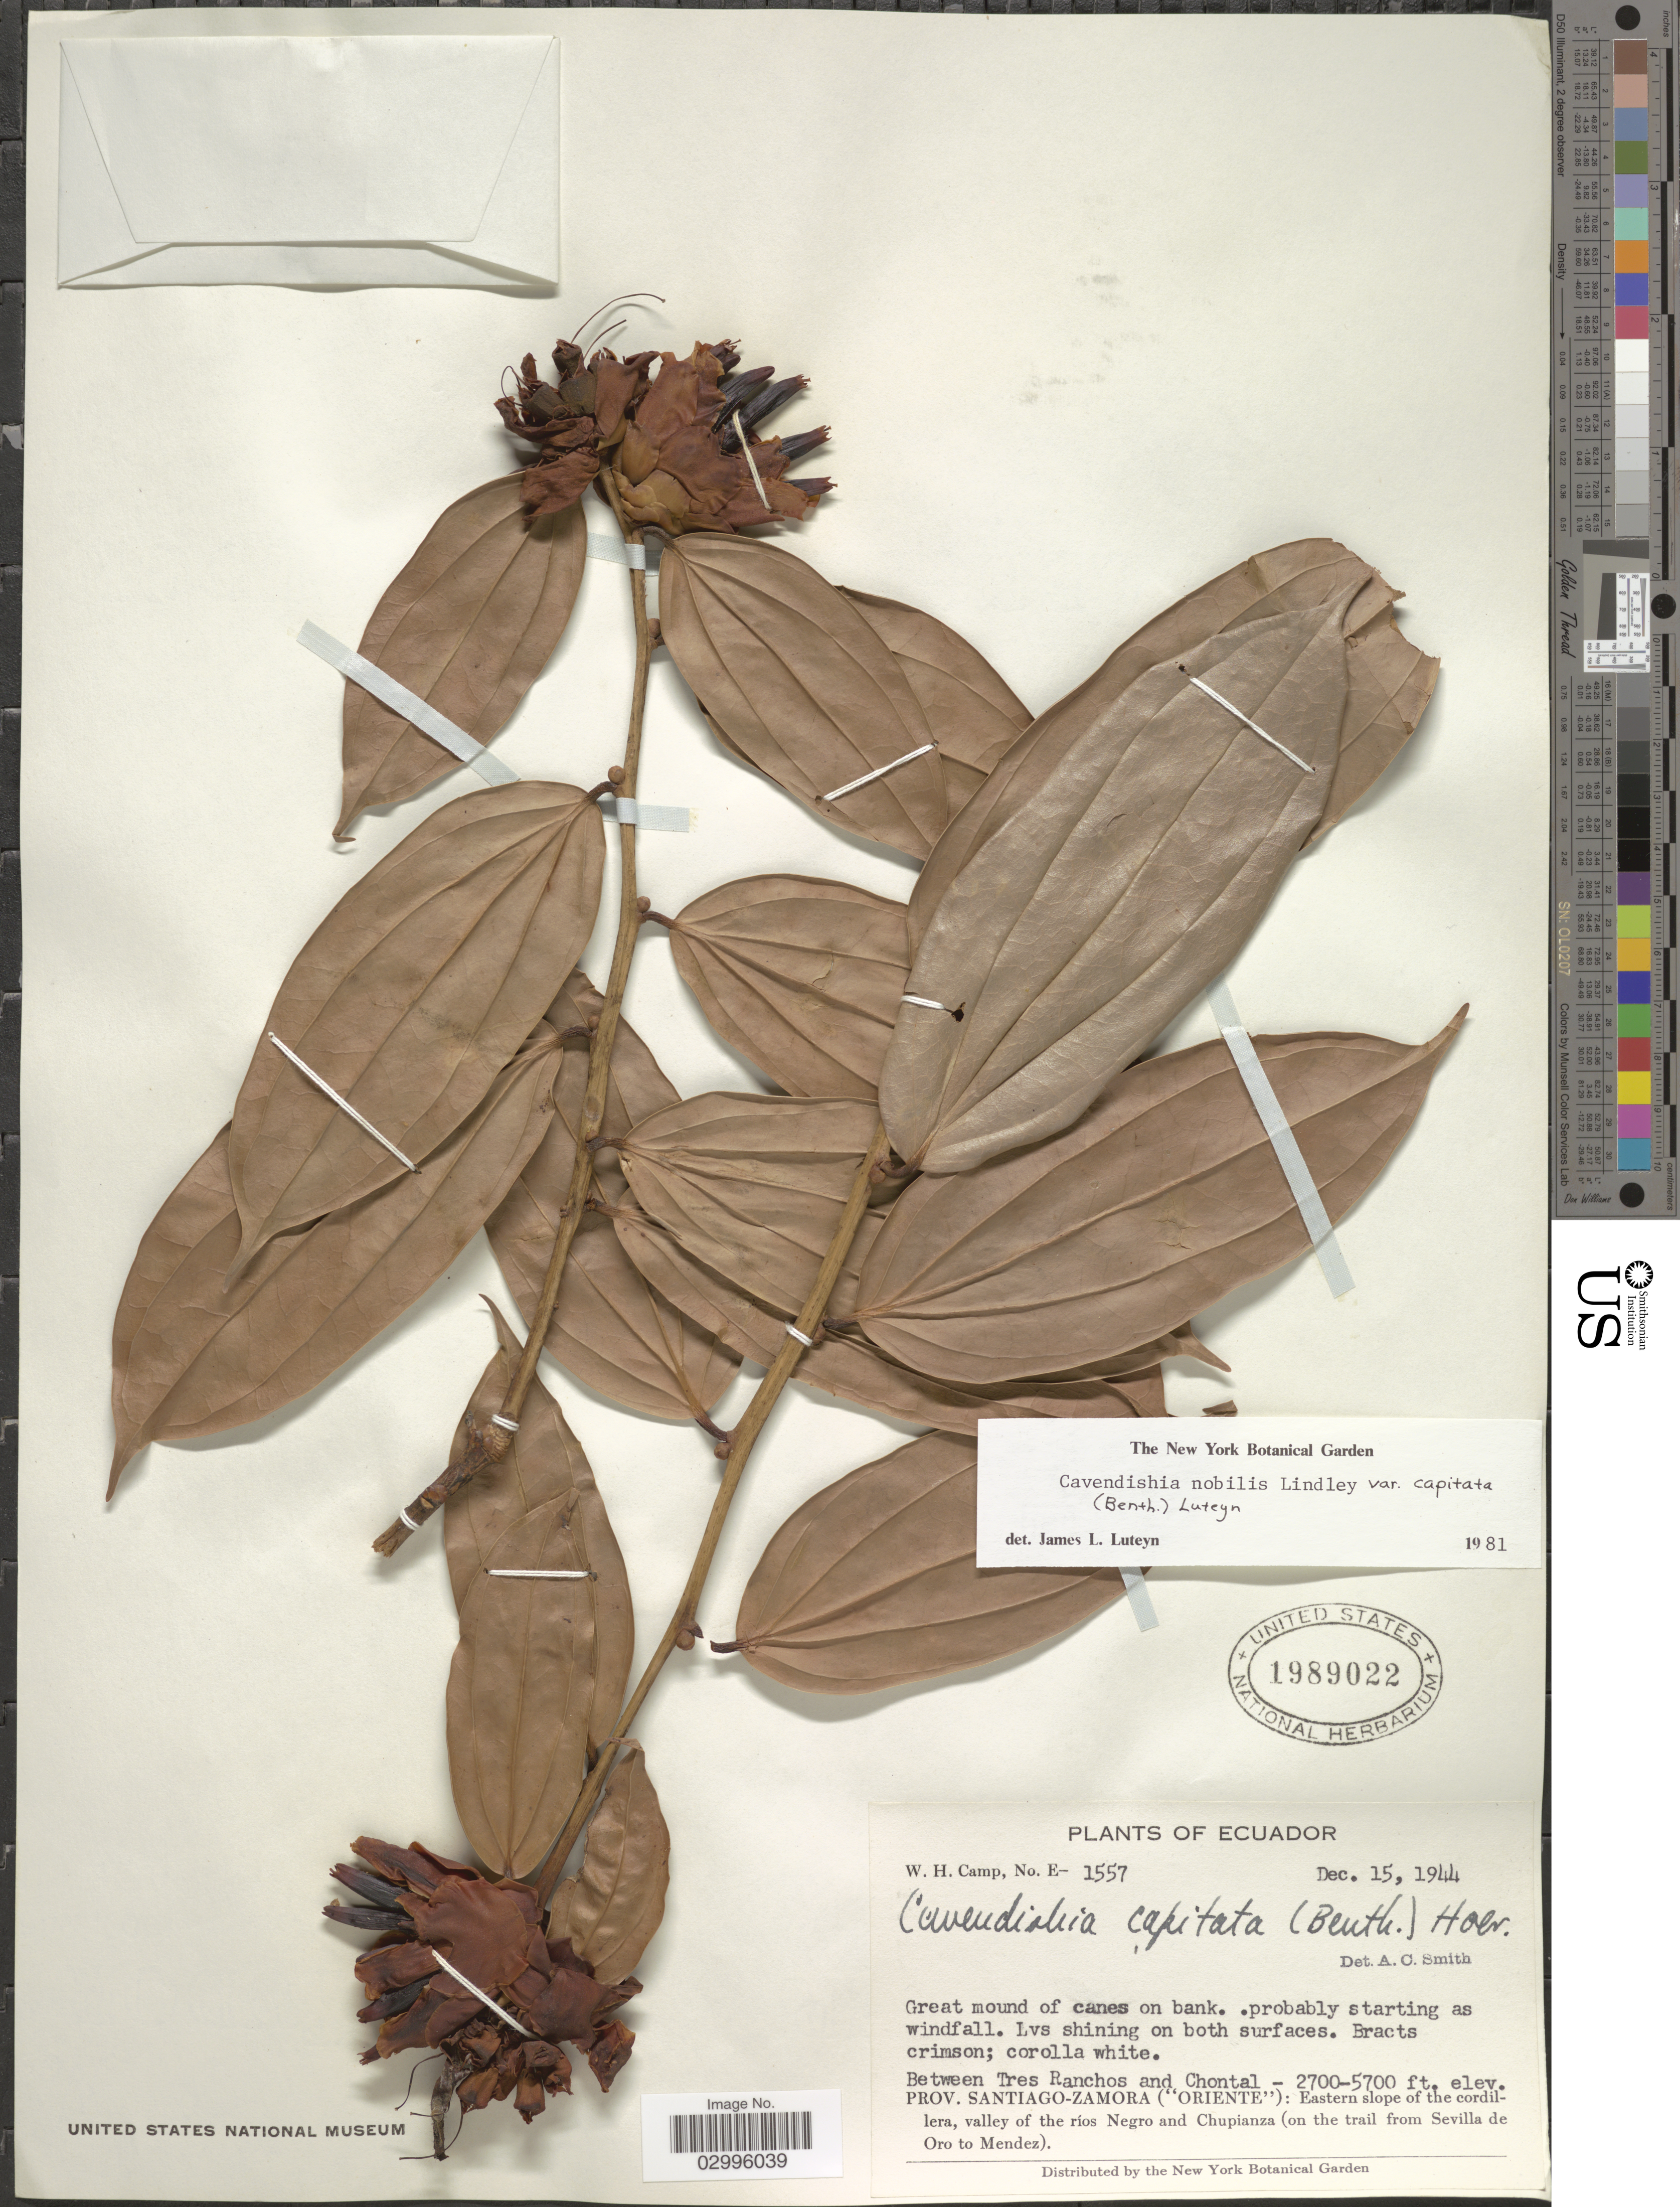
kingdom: Plantae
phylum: Tracheophyta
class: Magnoliopsida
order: Ericales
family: Ericaceae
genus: Cavendishia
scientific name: Cavendishia nobilis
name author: (Benth.) Lindl.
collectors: W. H. Camp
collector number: E-1557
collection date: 1944-12-15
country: Ecuador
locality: Between Tres Ranchos and Chontal. Prov. Santiago-Zamora ("Oriente"): Eastern slope of the cordillera, valley of the ríos Negro and Chupianza (on the trail from Sevilla de Oro de Mendez).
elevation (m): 2700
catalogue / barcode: US 1989022